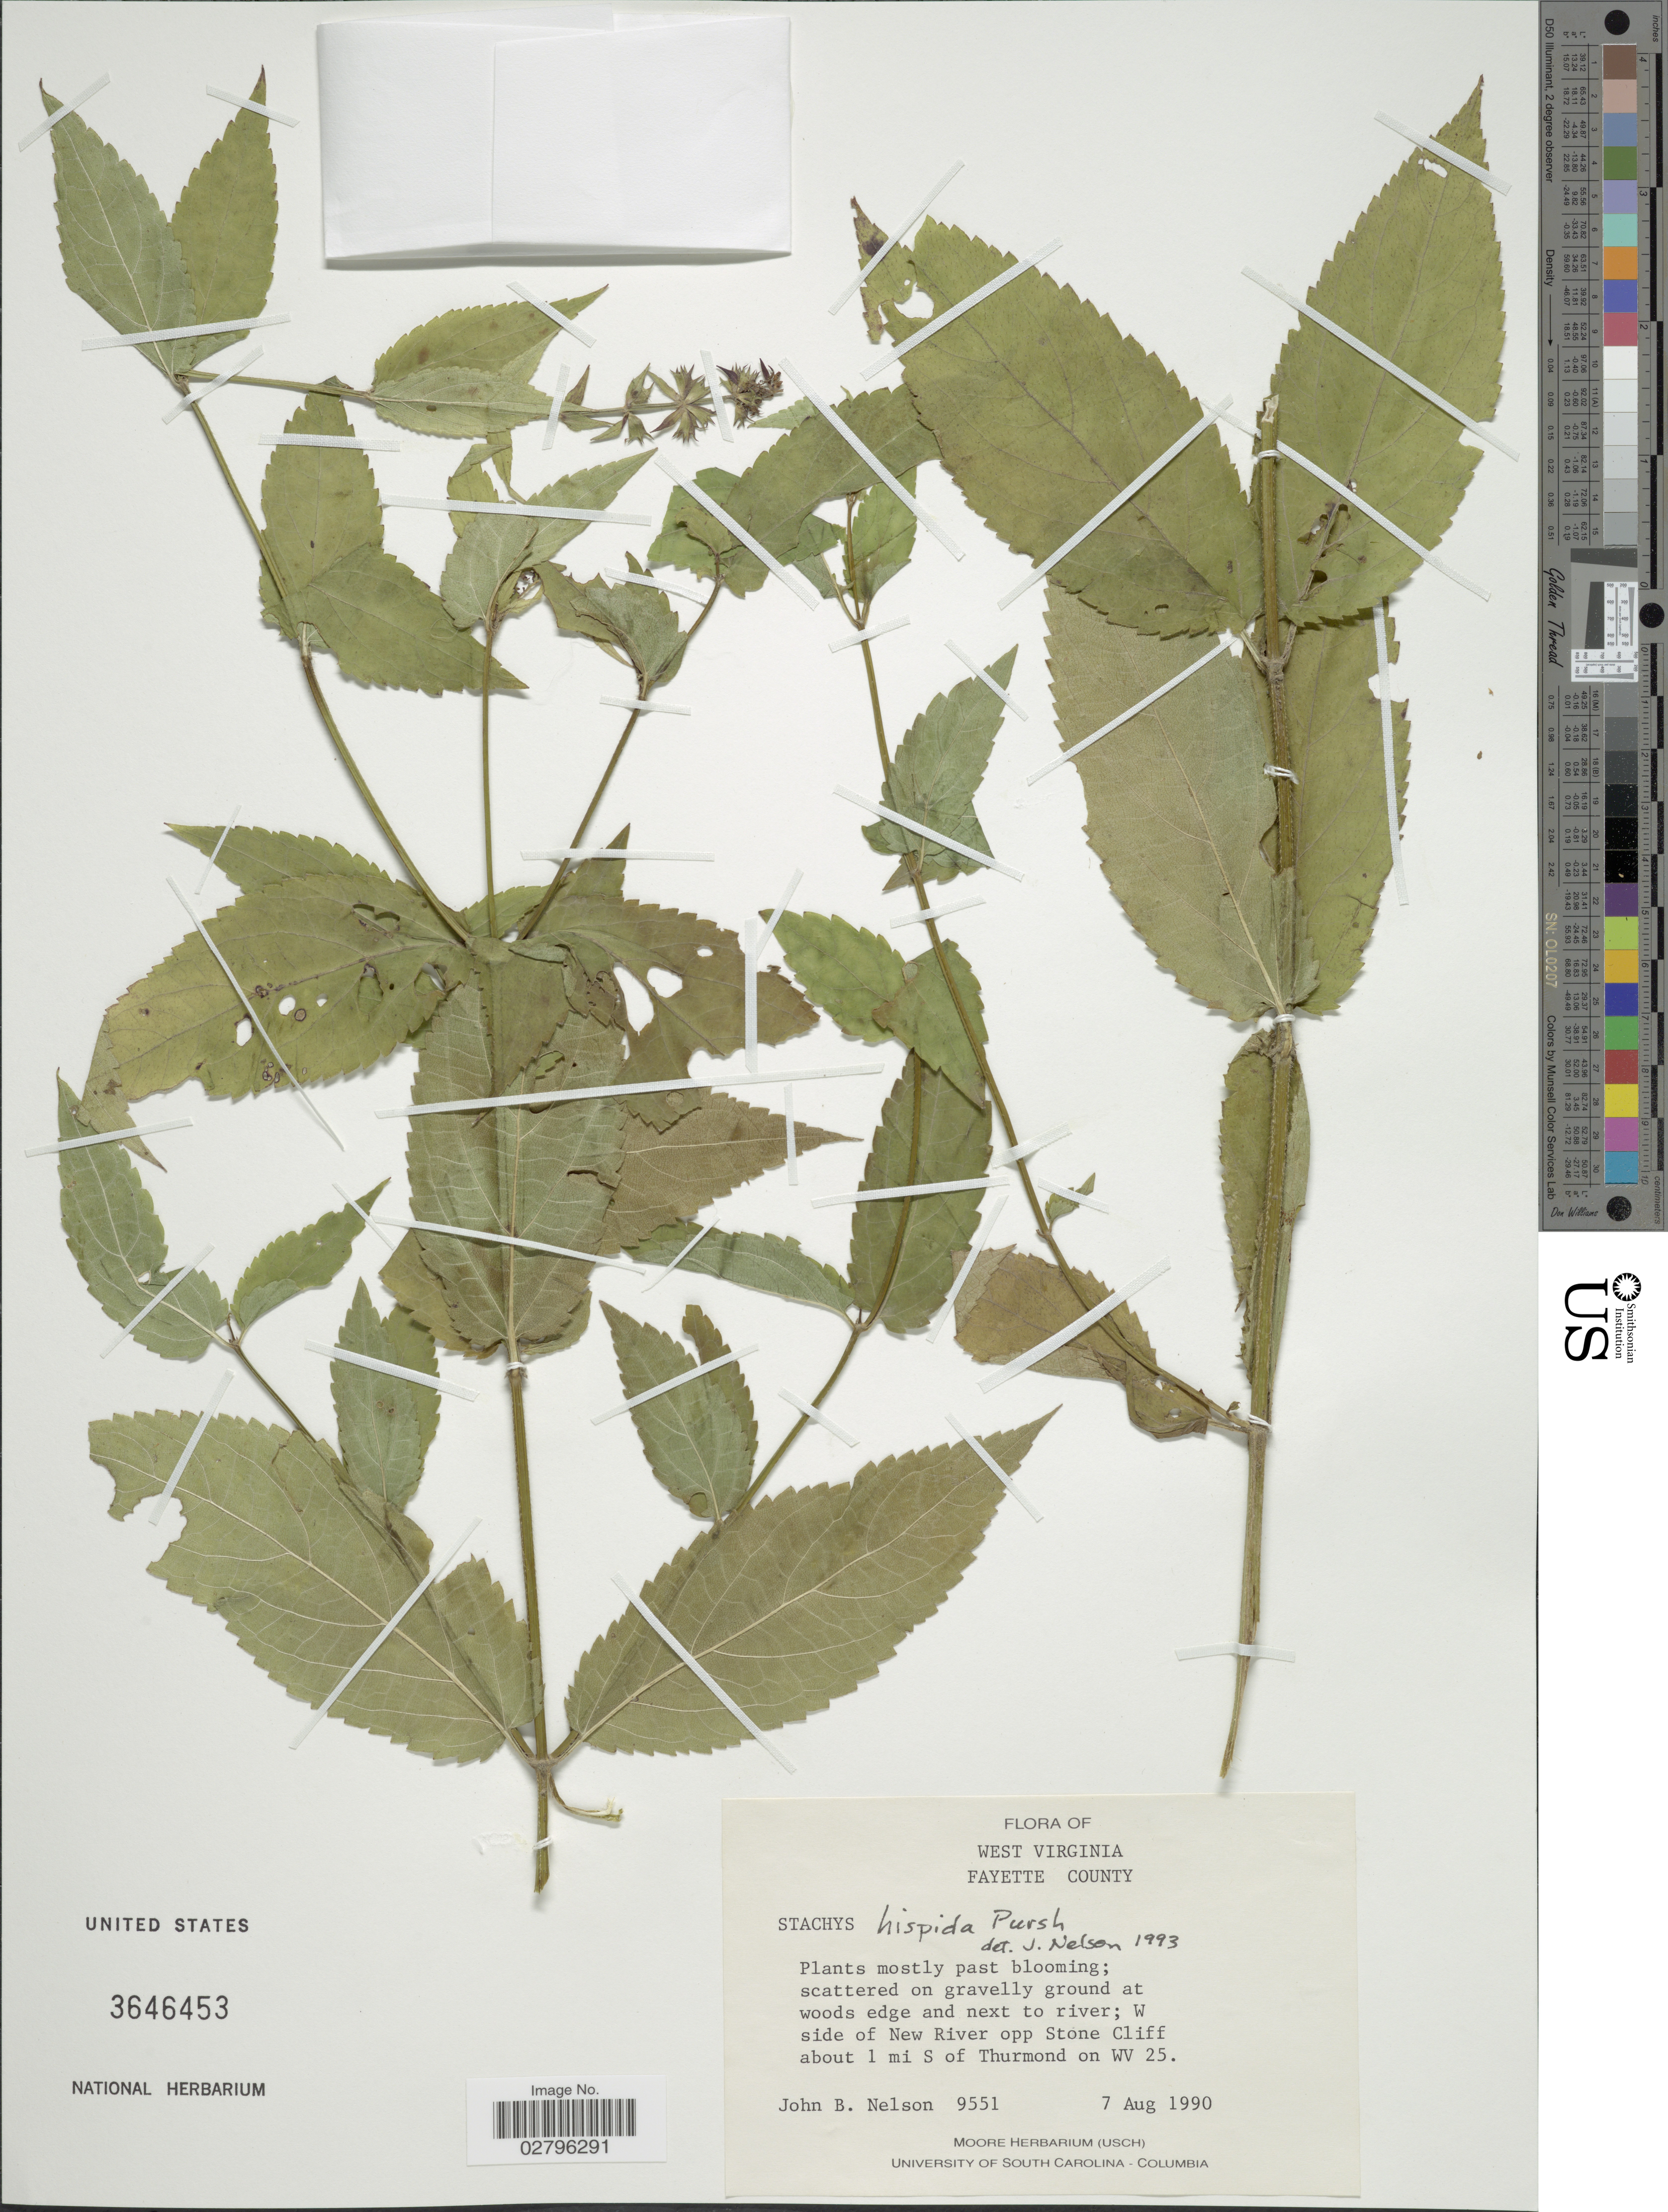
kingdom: Plantae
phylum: Tracheophyta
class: Magnoliopsida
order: Lamiales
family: Lamiaceae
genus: Stachys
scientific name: Stachys hispida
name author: Pursh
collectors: J. B. Nelson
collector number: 9551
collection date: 1990-08-07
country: United States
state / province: West Virginia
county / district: Fayette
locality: Fayette County. Scattered on gravelly ground at woods edge and next to river; W side of New River opp Stone Cliff about 1 mi S of Thurmond on WV 25.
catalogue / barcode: US 3646453